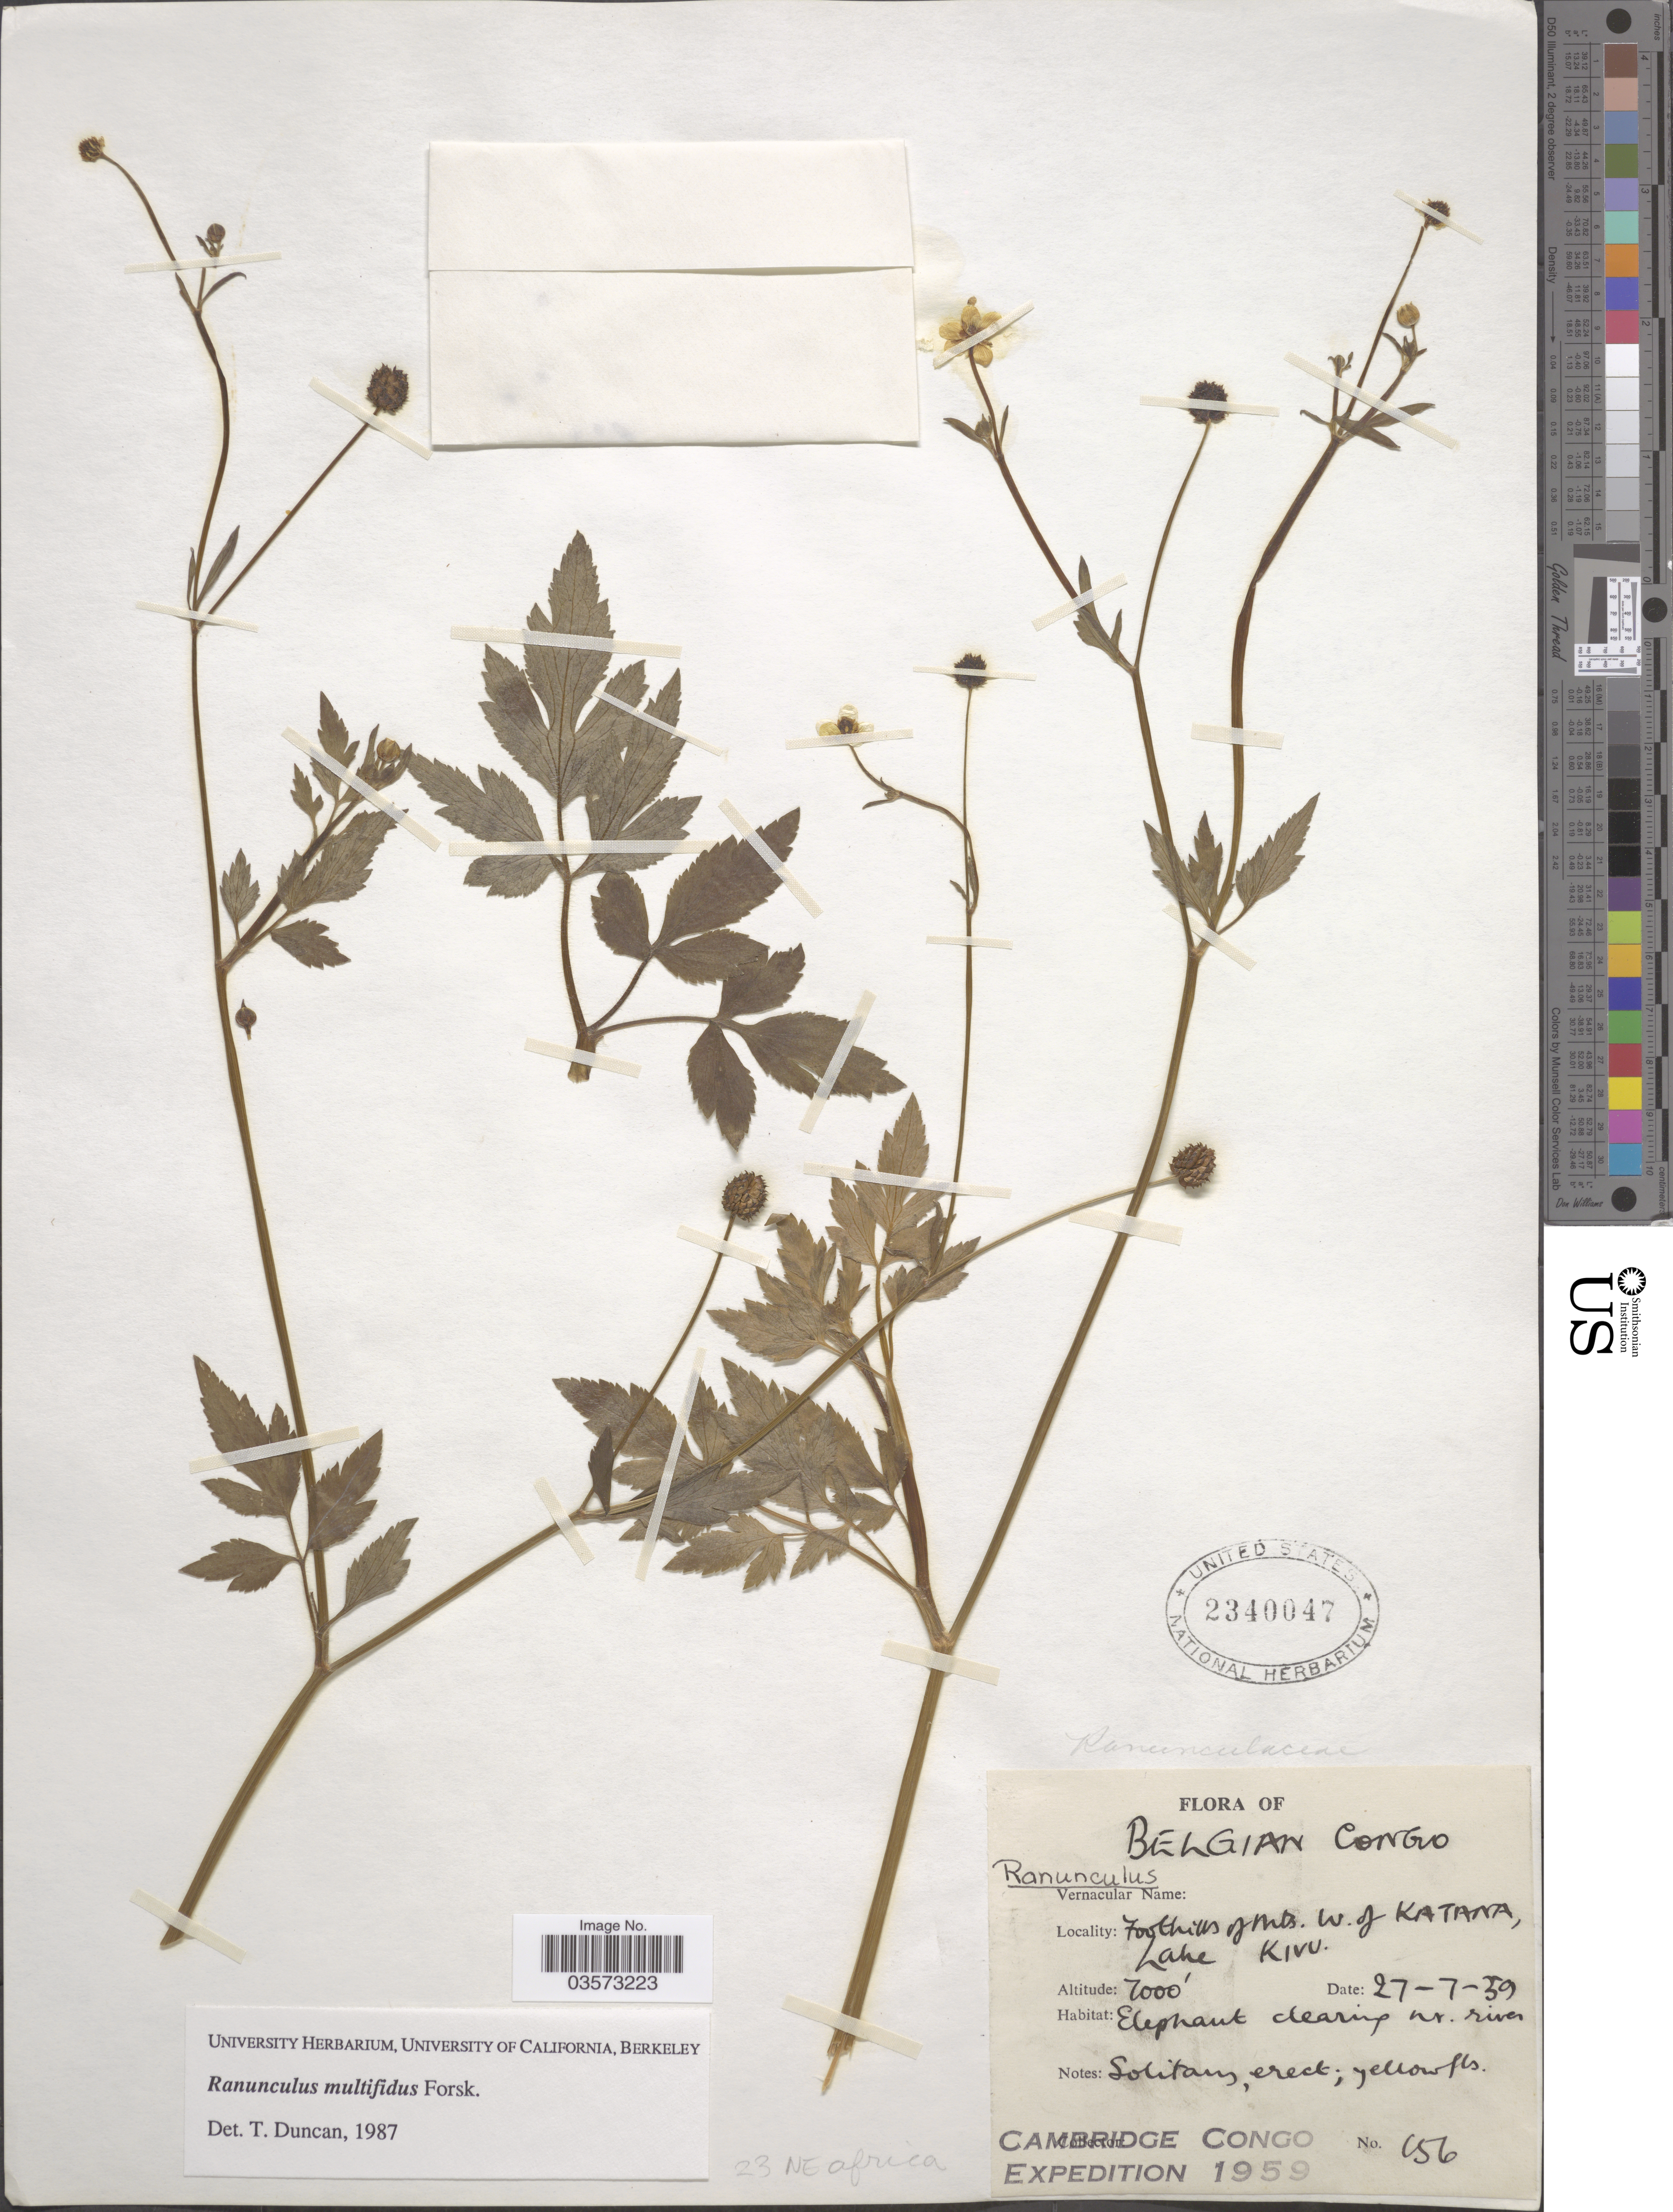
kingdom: Plantae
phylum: Tracheophyta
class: Magnoliopsida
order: Ranunculales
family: Ranunculaceae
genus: Ranunculus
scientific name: Ranunculus multifidus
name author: Forssk.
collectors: Cambridge Congo Expedition 1959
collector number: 156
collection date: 1959-07-27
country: Congo, Democratic Republic of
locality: Belgian Congo. Foothills of Mts. W. of Katana, Lake Kivu.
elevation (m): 2134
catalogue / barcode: US 2340047